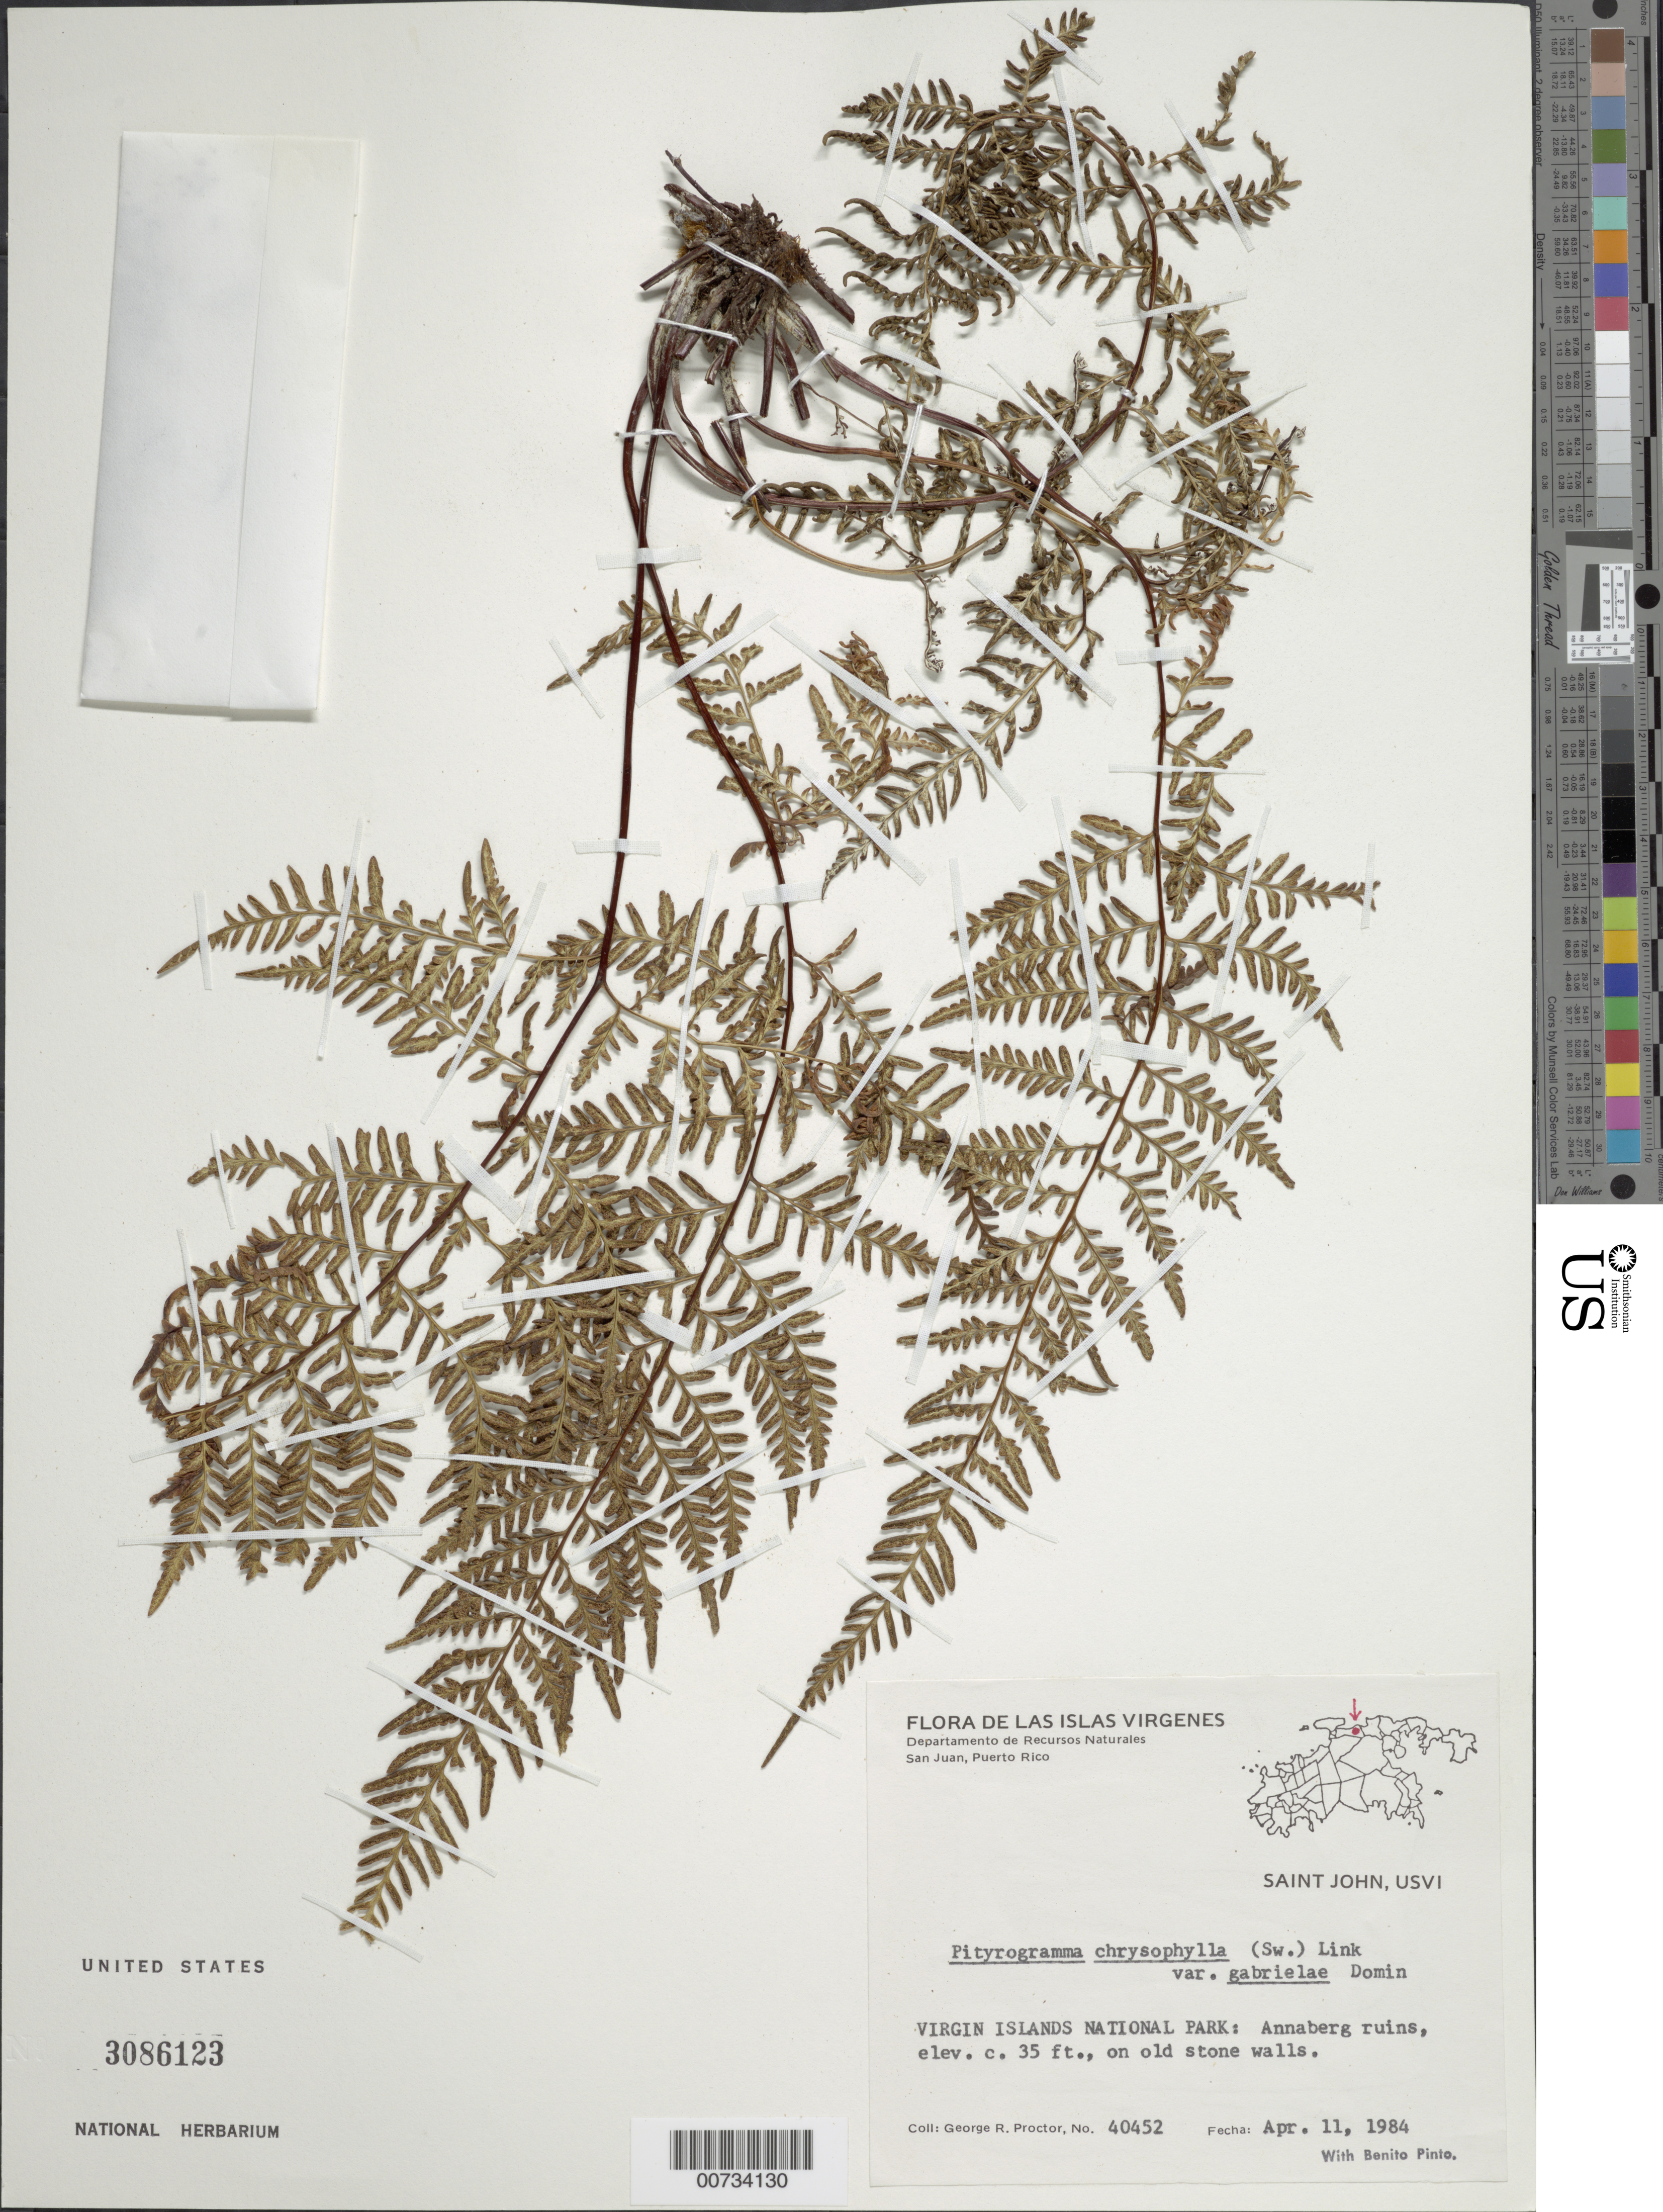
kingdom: Plantae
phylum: Tracheophyta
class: Polypodiopsida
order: Polypodiales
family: Pteridaceae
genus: Pityrogramma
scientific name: Pityrogramma chrysophylla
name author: (Sw.) Link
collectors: G. R. Proctor & B. Pinto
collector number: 40452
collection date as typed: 11 Apr 1984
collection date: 1984-04-11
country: U.S. Virgin Islands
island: St. John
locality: St. John, Virgin Is. Natl. Park: Annaberg ruins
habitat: On old stone walls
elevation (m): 11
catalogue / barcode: US 3086123